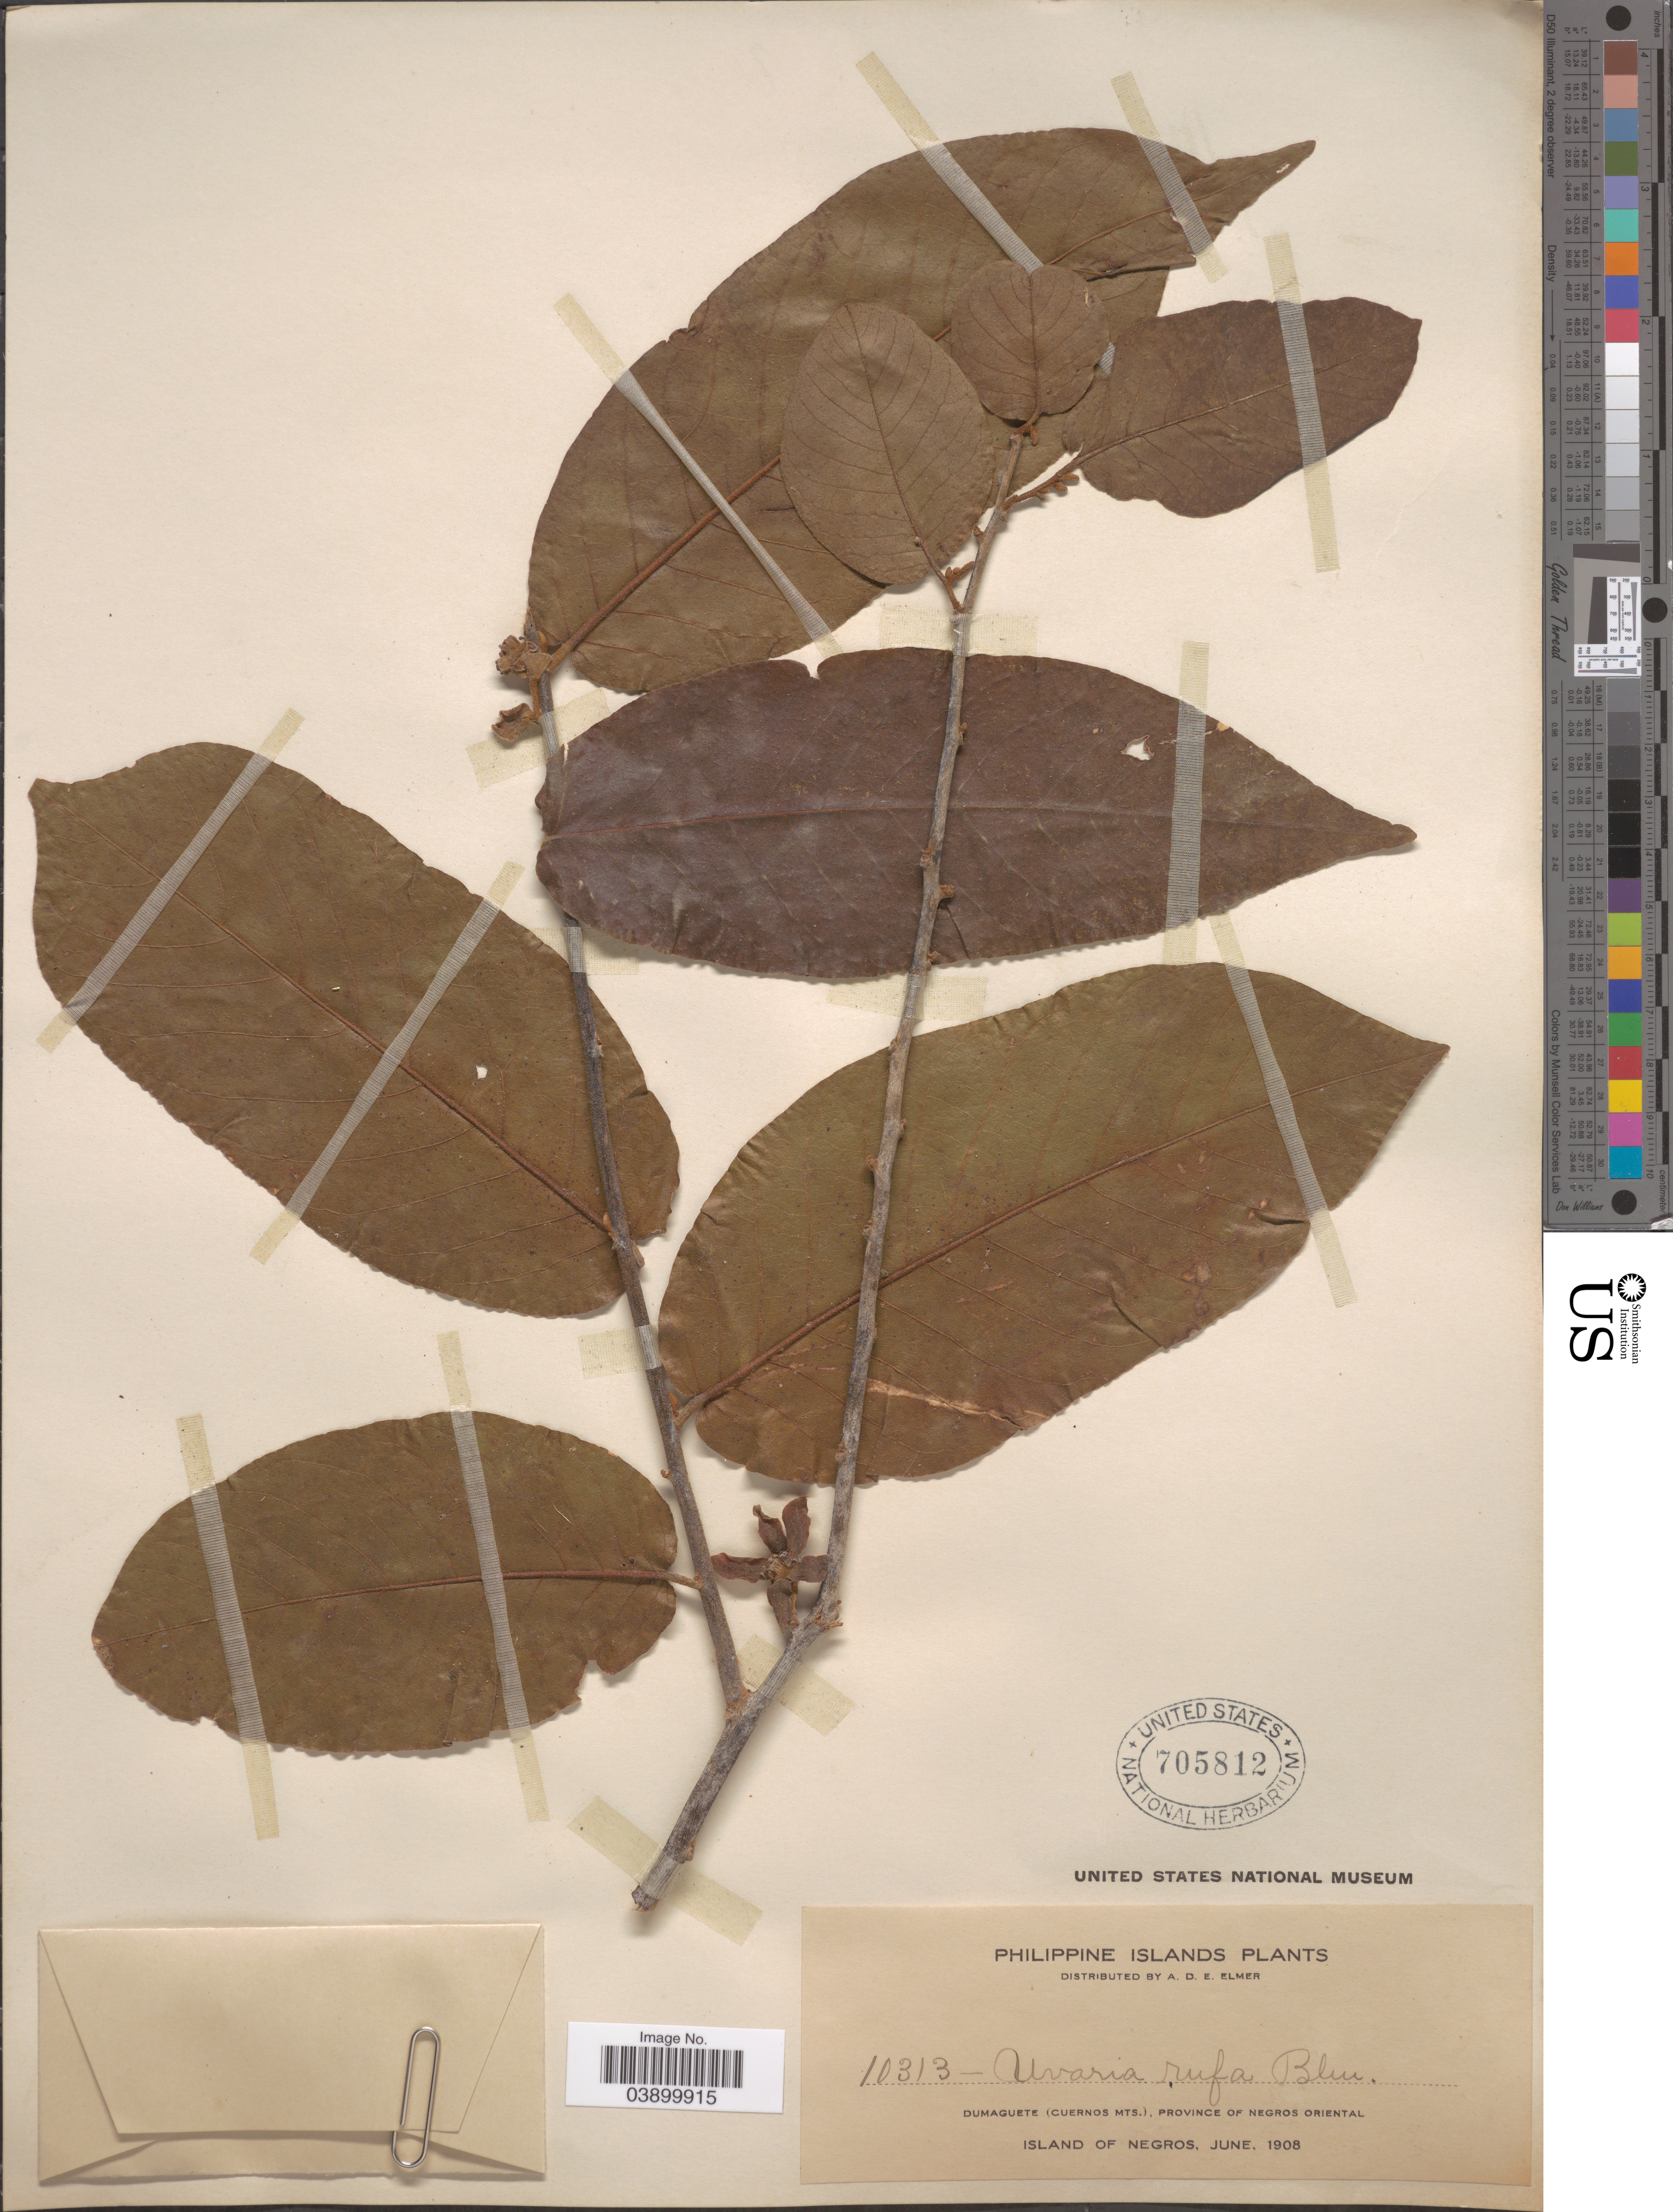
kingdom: Plantae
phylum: Tracheophyta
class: Magnoliopsida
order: Magnoliales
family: Annonaceae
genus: Uvaria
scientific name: Uvaria rufa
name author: Blume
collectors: A. D. E. Elmer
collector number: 10313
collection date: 1908-06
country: Philippines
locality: Philippine Islands. Dumaguete (Cuernos Mts.), Province of Negros Oriental. Island of Negros.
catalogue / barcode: US 705812